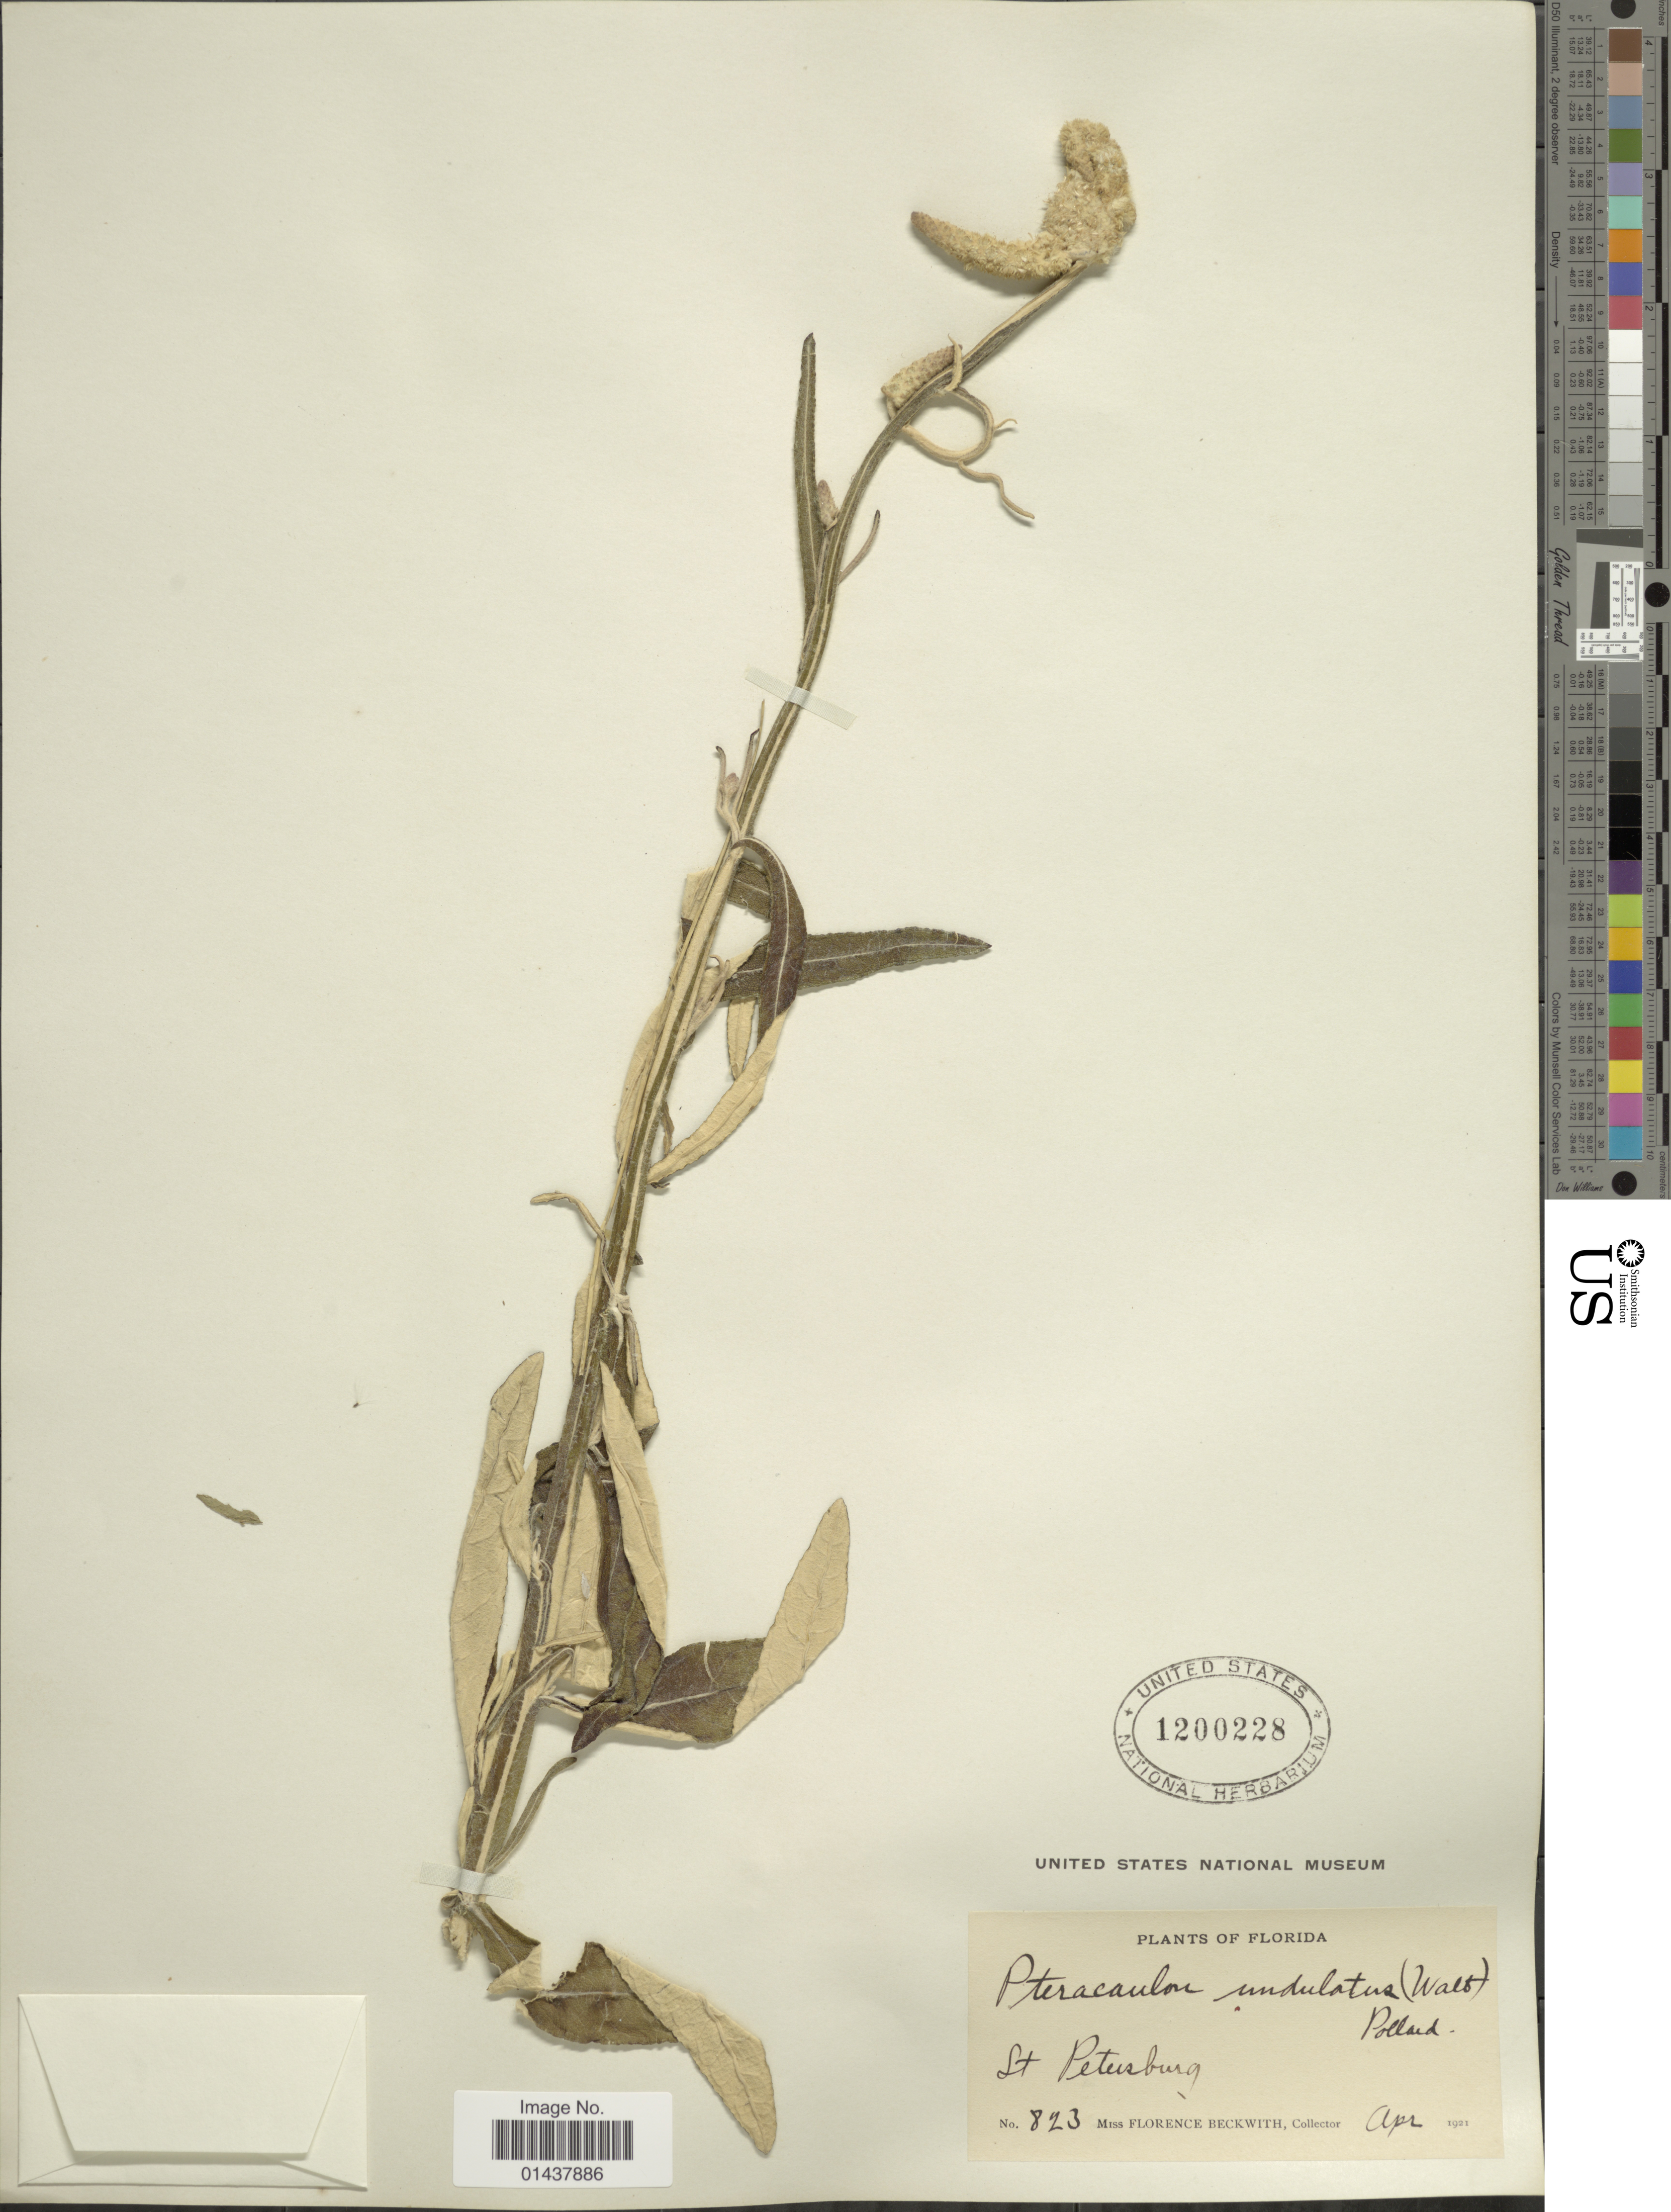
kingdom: Plantae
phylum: Tracheophyta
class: Magnoliopsida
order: Asterales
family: Asteraceae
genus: Pterocaulon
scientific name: Pterocaulon undulatum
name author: C. Mohr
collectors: F. Beckwith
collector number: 823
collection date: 1921-04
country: United States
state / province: Florida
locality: St. Petersburg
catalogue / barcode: US 1200228